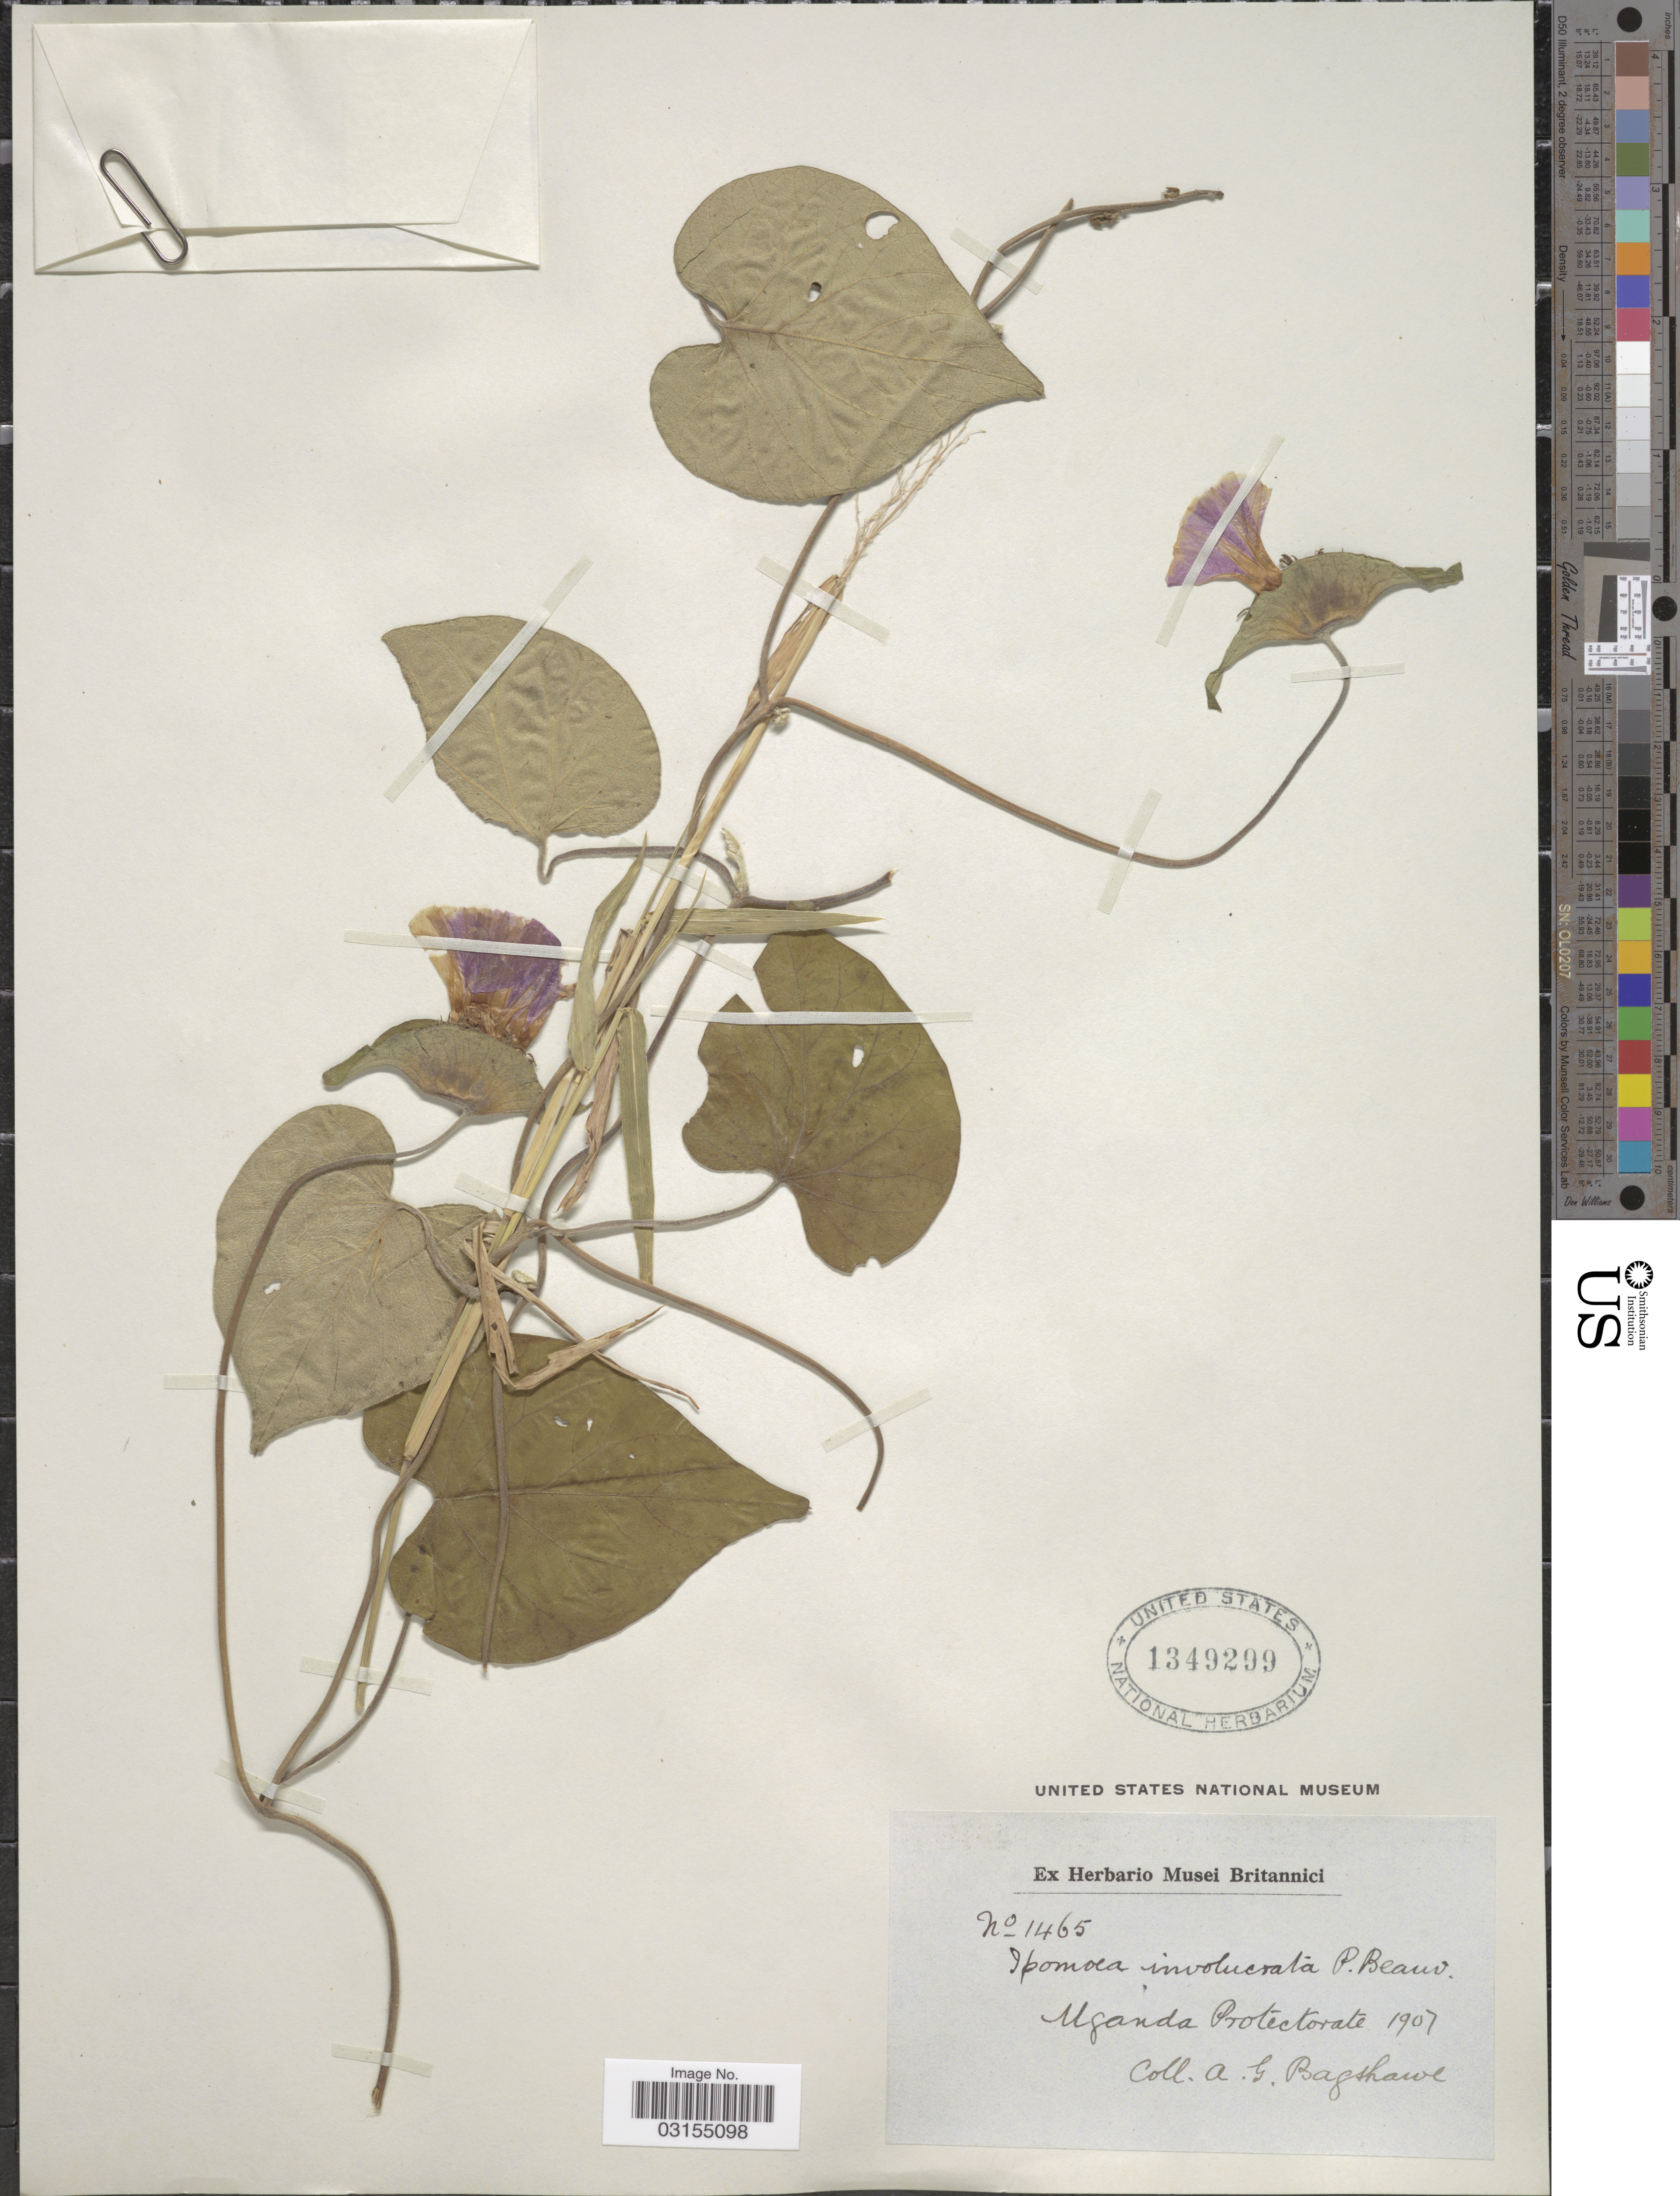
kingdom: Plantae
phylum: Tracheophyta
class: Magnoliopsida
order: Solanales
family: Convolvulaceae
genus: Ipomoea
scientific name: Ipomoea involucrata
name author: P. Beauv.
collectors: A. Bagshawe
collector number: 1465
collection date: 1907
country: Uganda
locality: Uganda Protectorate.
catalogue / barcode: US 1349299